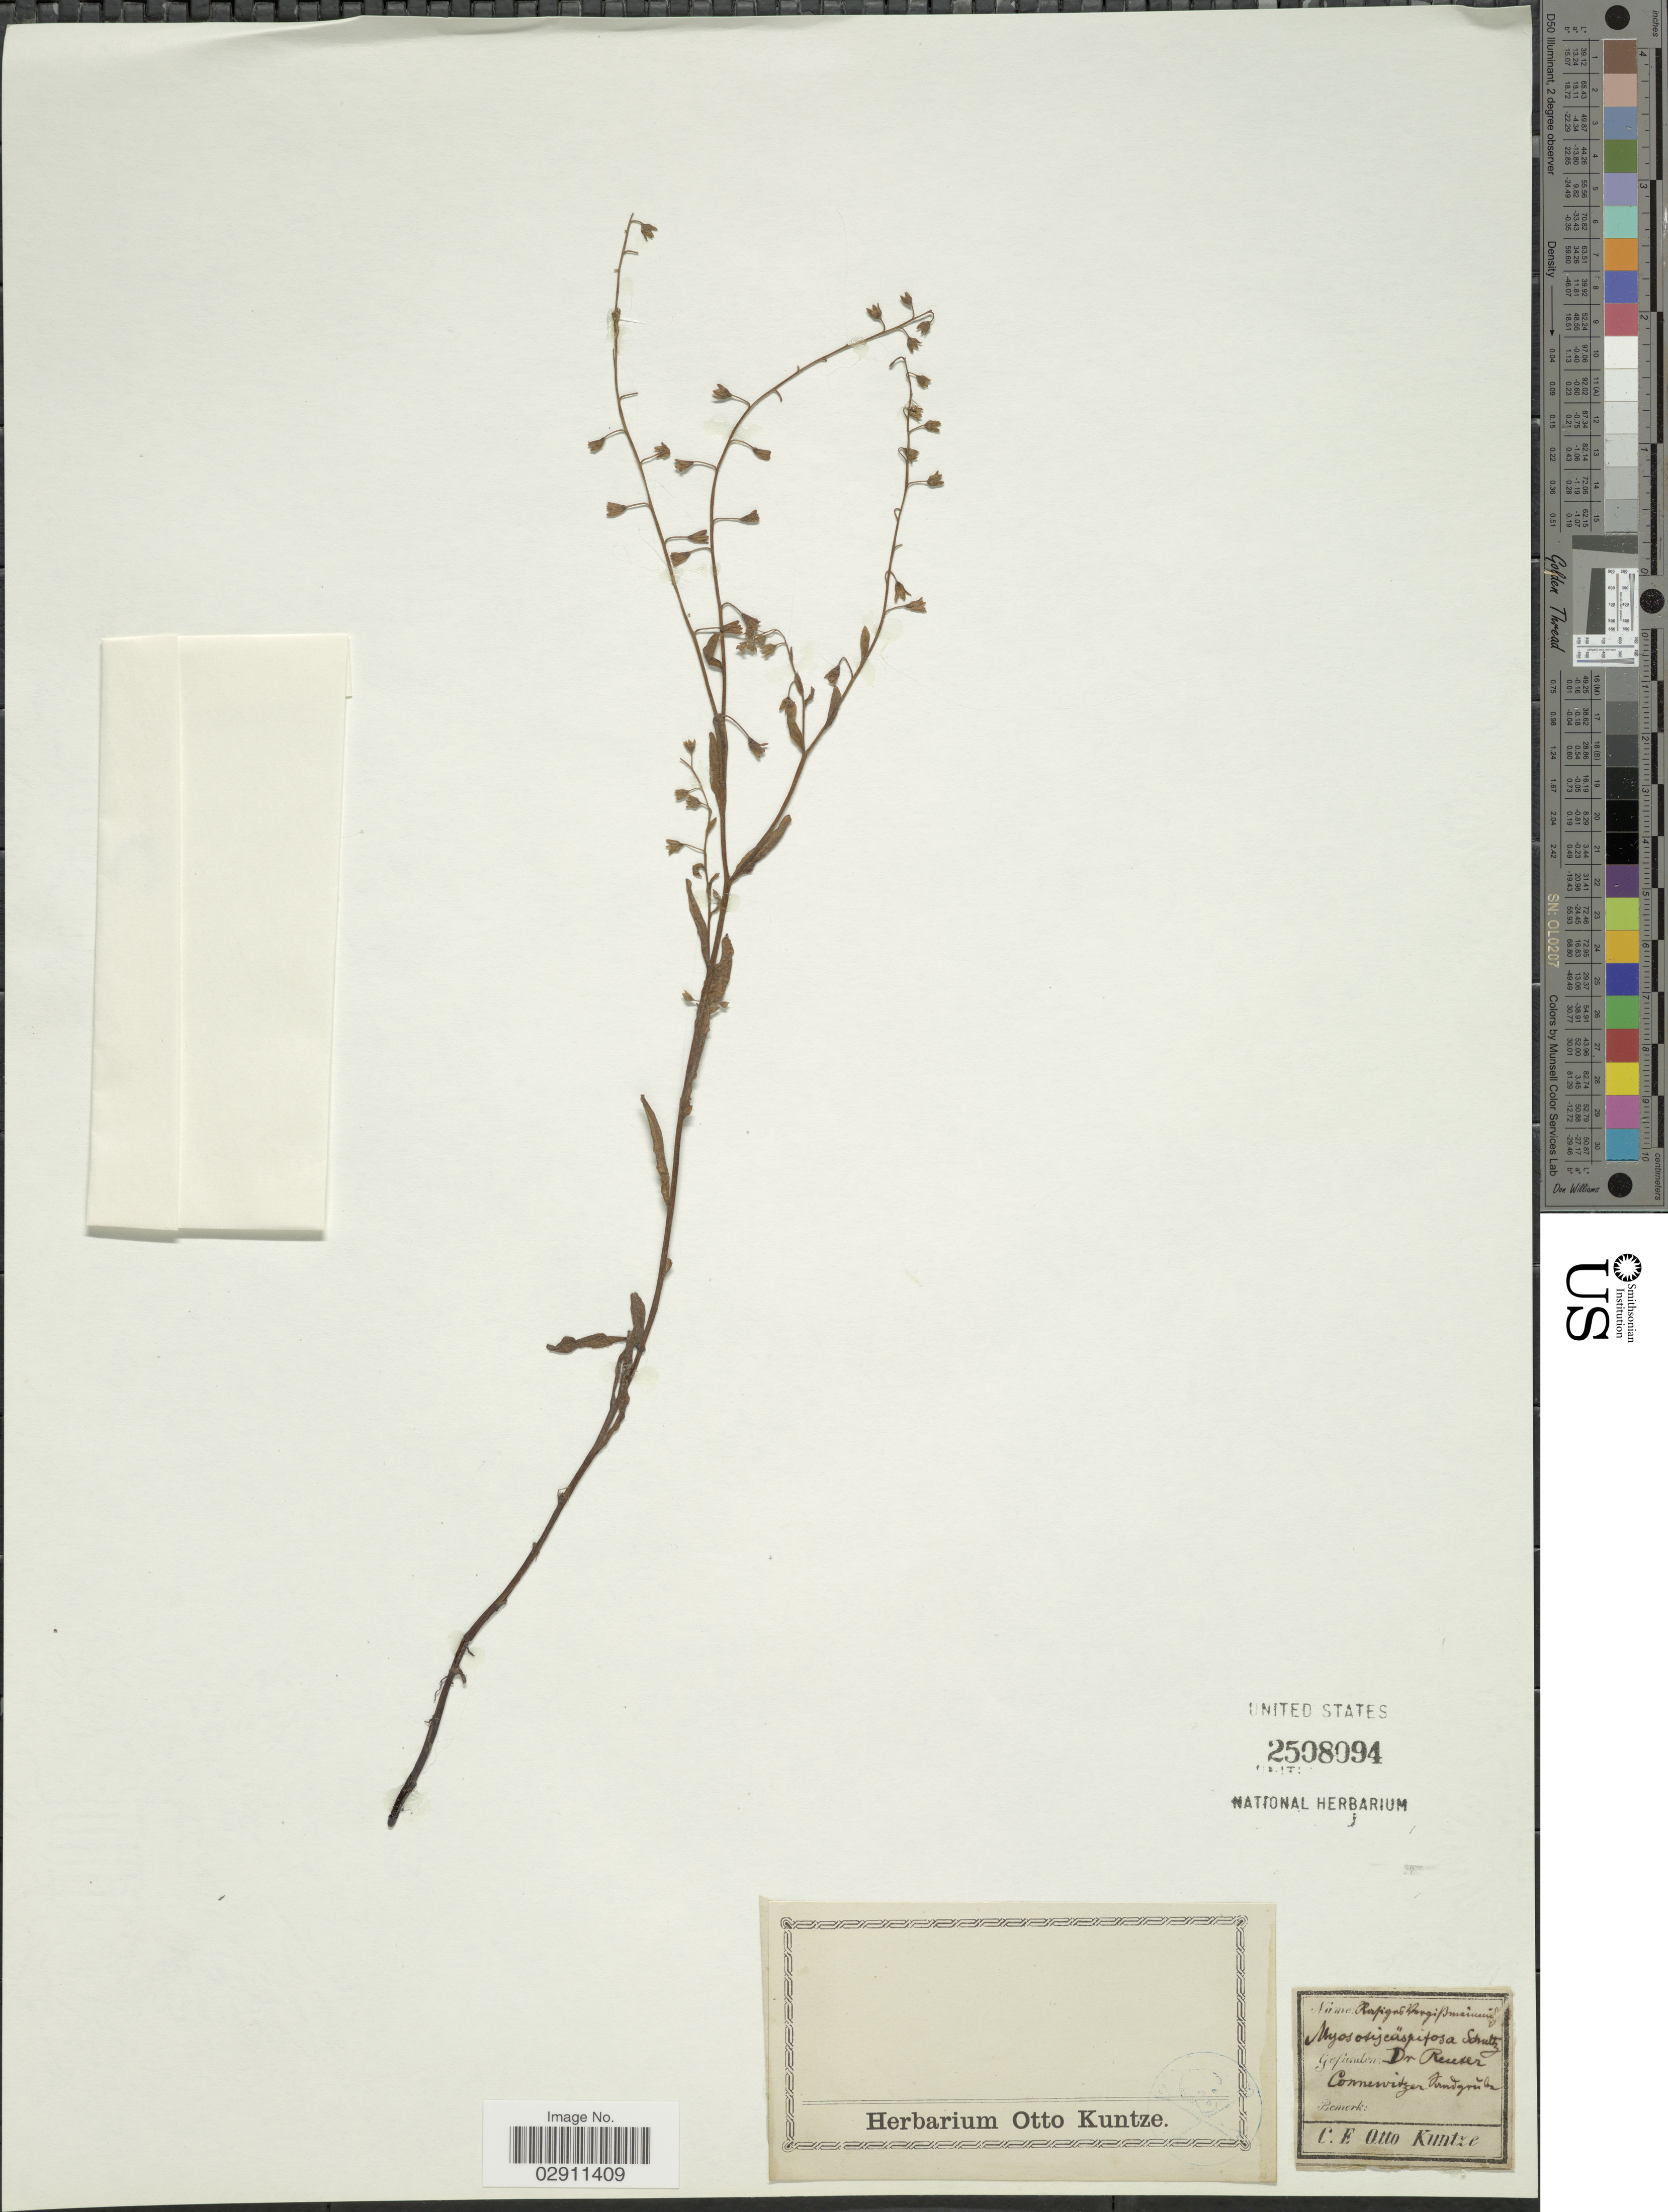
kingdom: Plantae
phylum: Tracheophyta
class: Magnoliopsida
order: Boraginales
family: Boraginaceae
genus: Myosotis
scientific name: Myosotis caespitosa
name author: Schultz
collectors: -. Reuter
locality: Connewitzen [illegible text].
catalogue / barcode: US 2508094